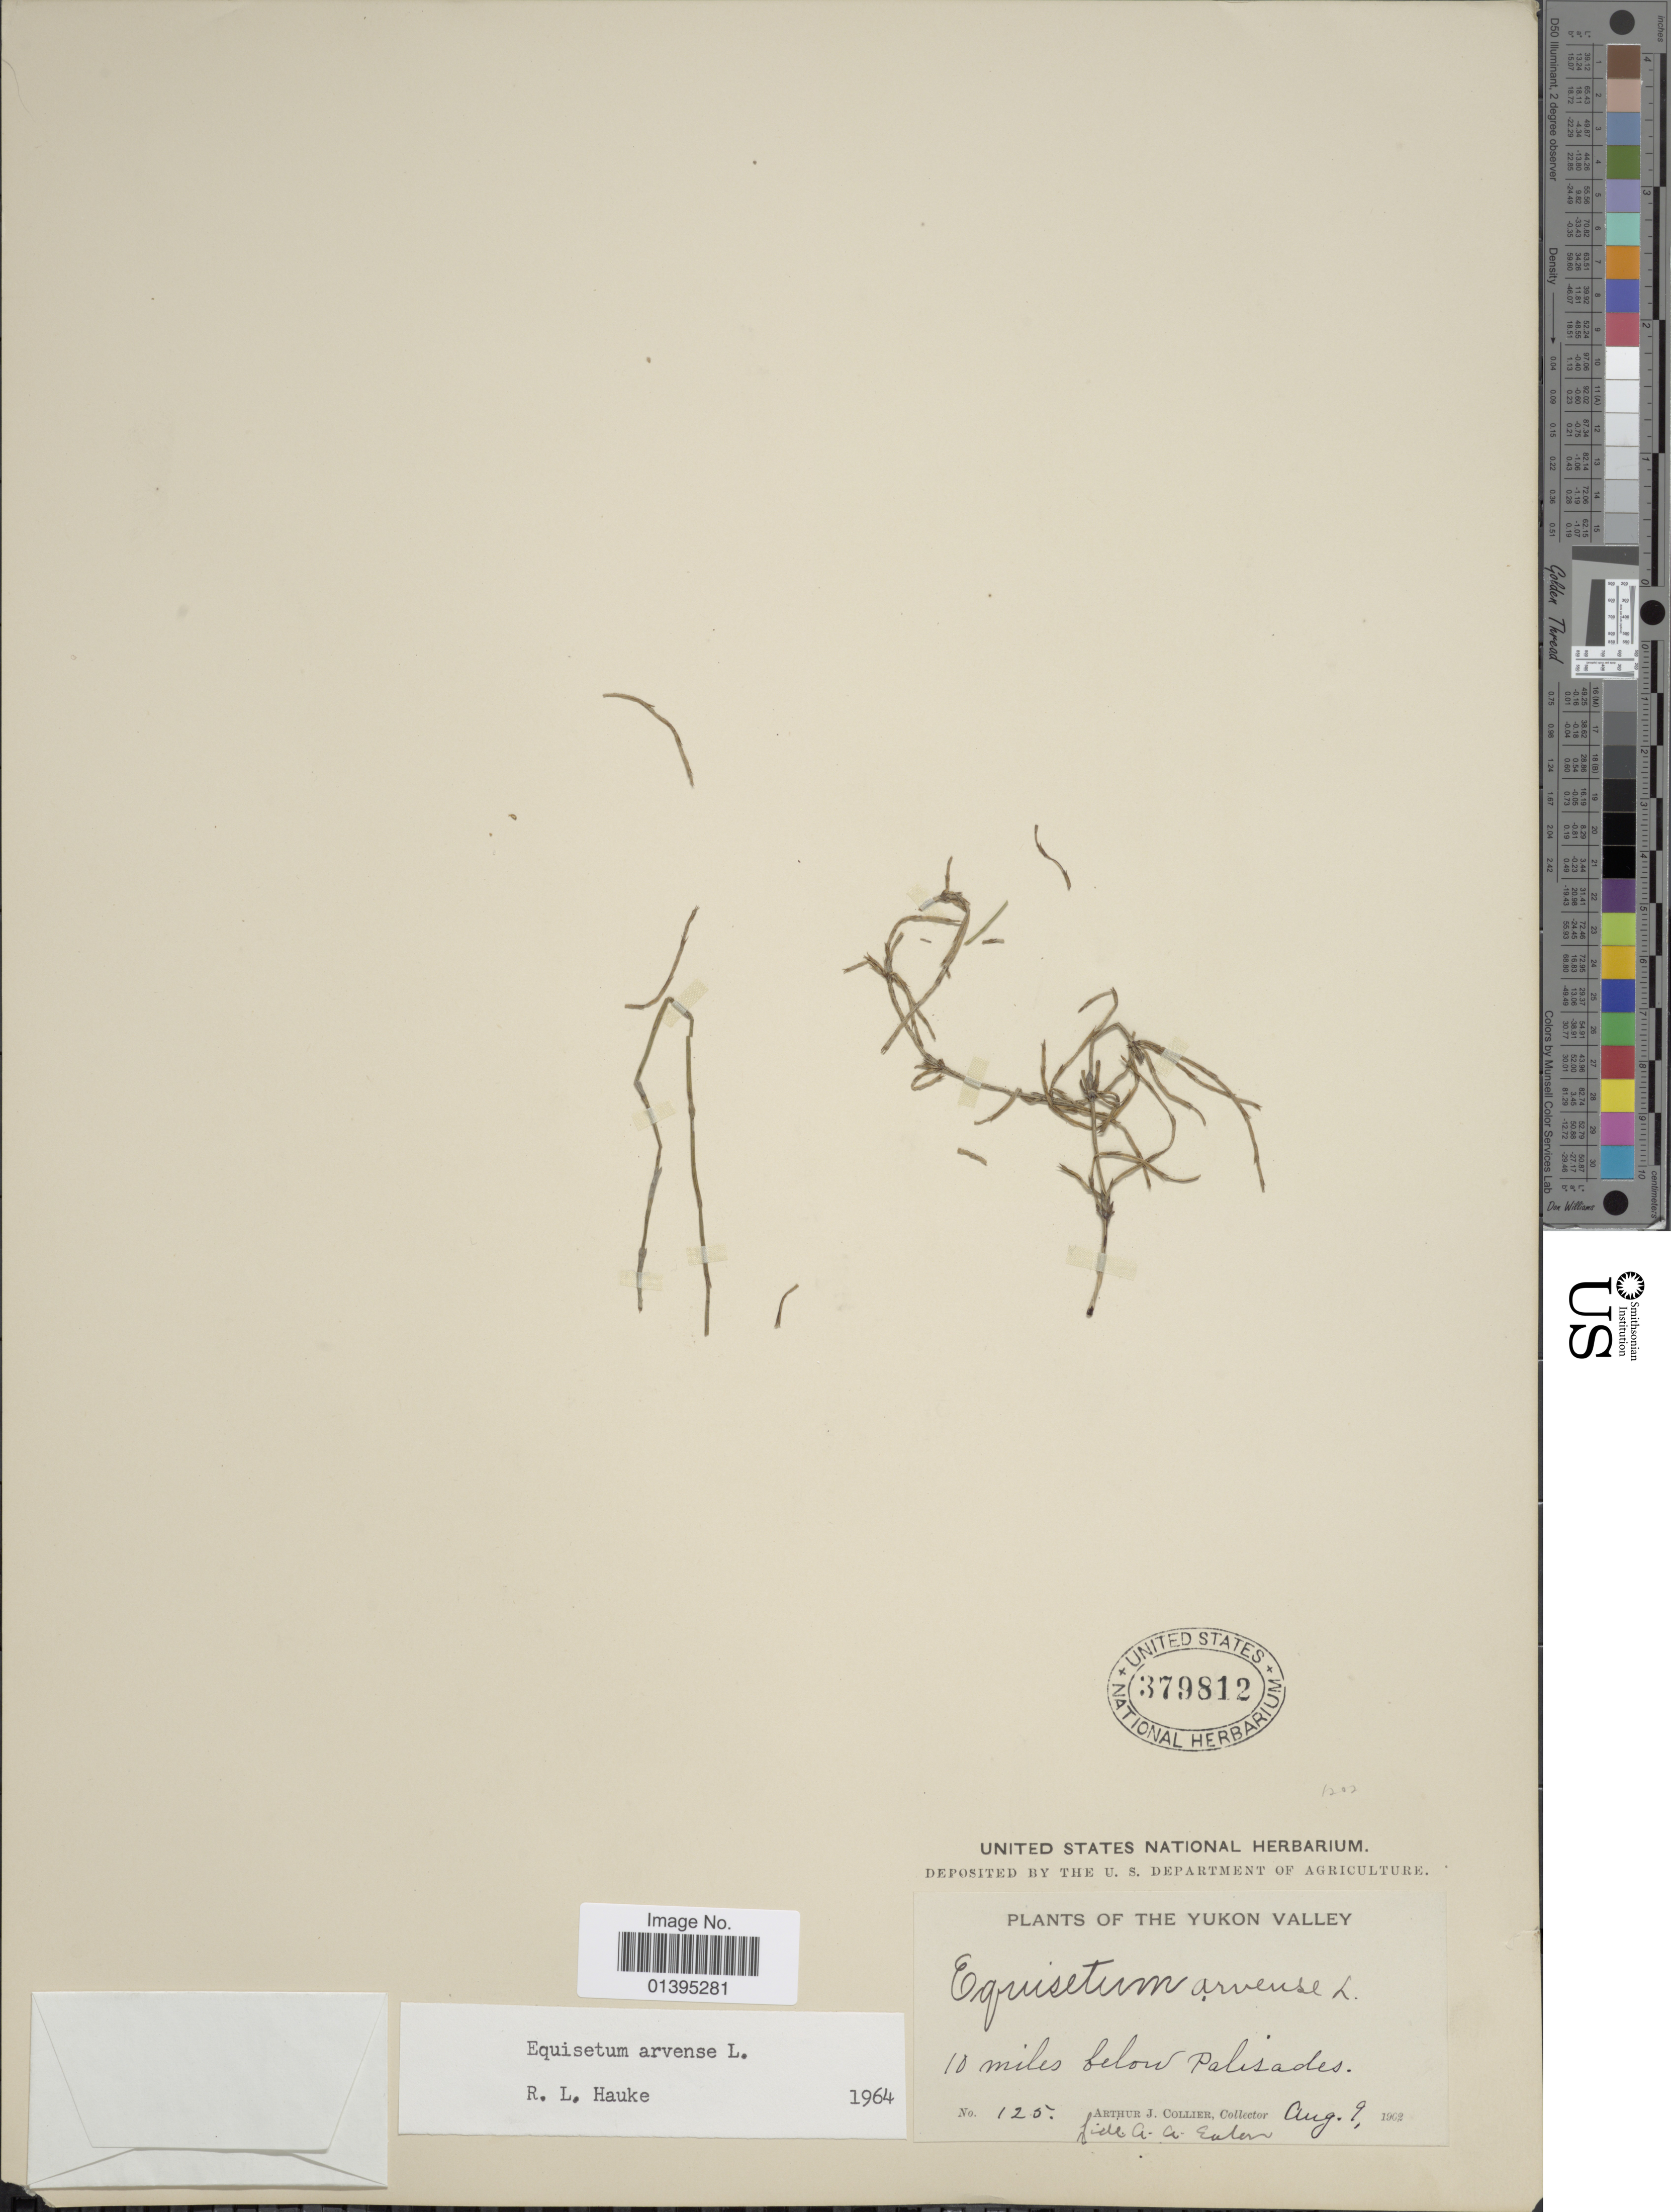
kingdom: Plantae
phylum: Tracheophyta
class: Polypodiopsida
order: Equisetales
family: Equisetaceae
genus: Equisetum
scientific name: Equisetum arvense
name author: L.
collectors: A. Collier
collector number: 125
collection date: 1902-08-09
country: Canada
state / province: Yukon Territory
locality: Yukon Valley, 10 miles below Palisades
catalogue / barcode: US 379812